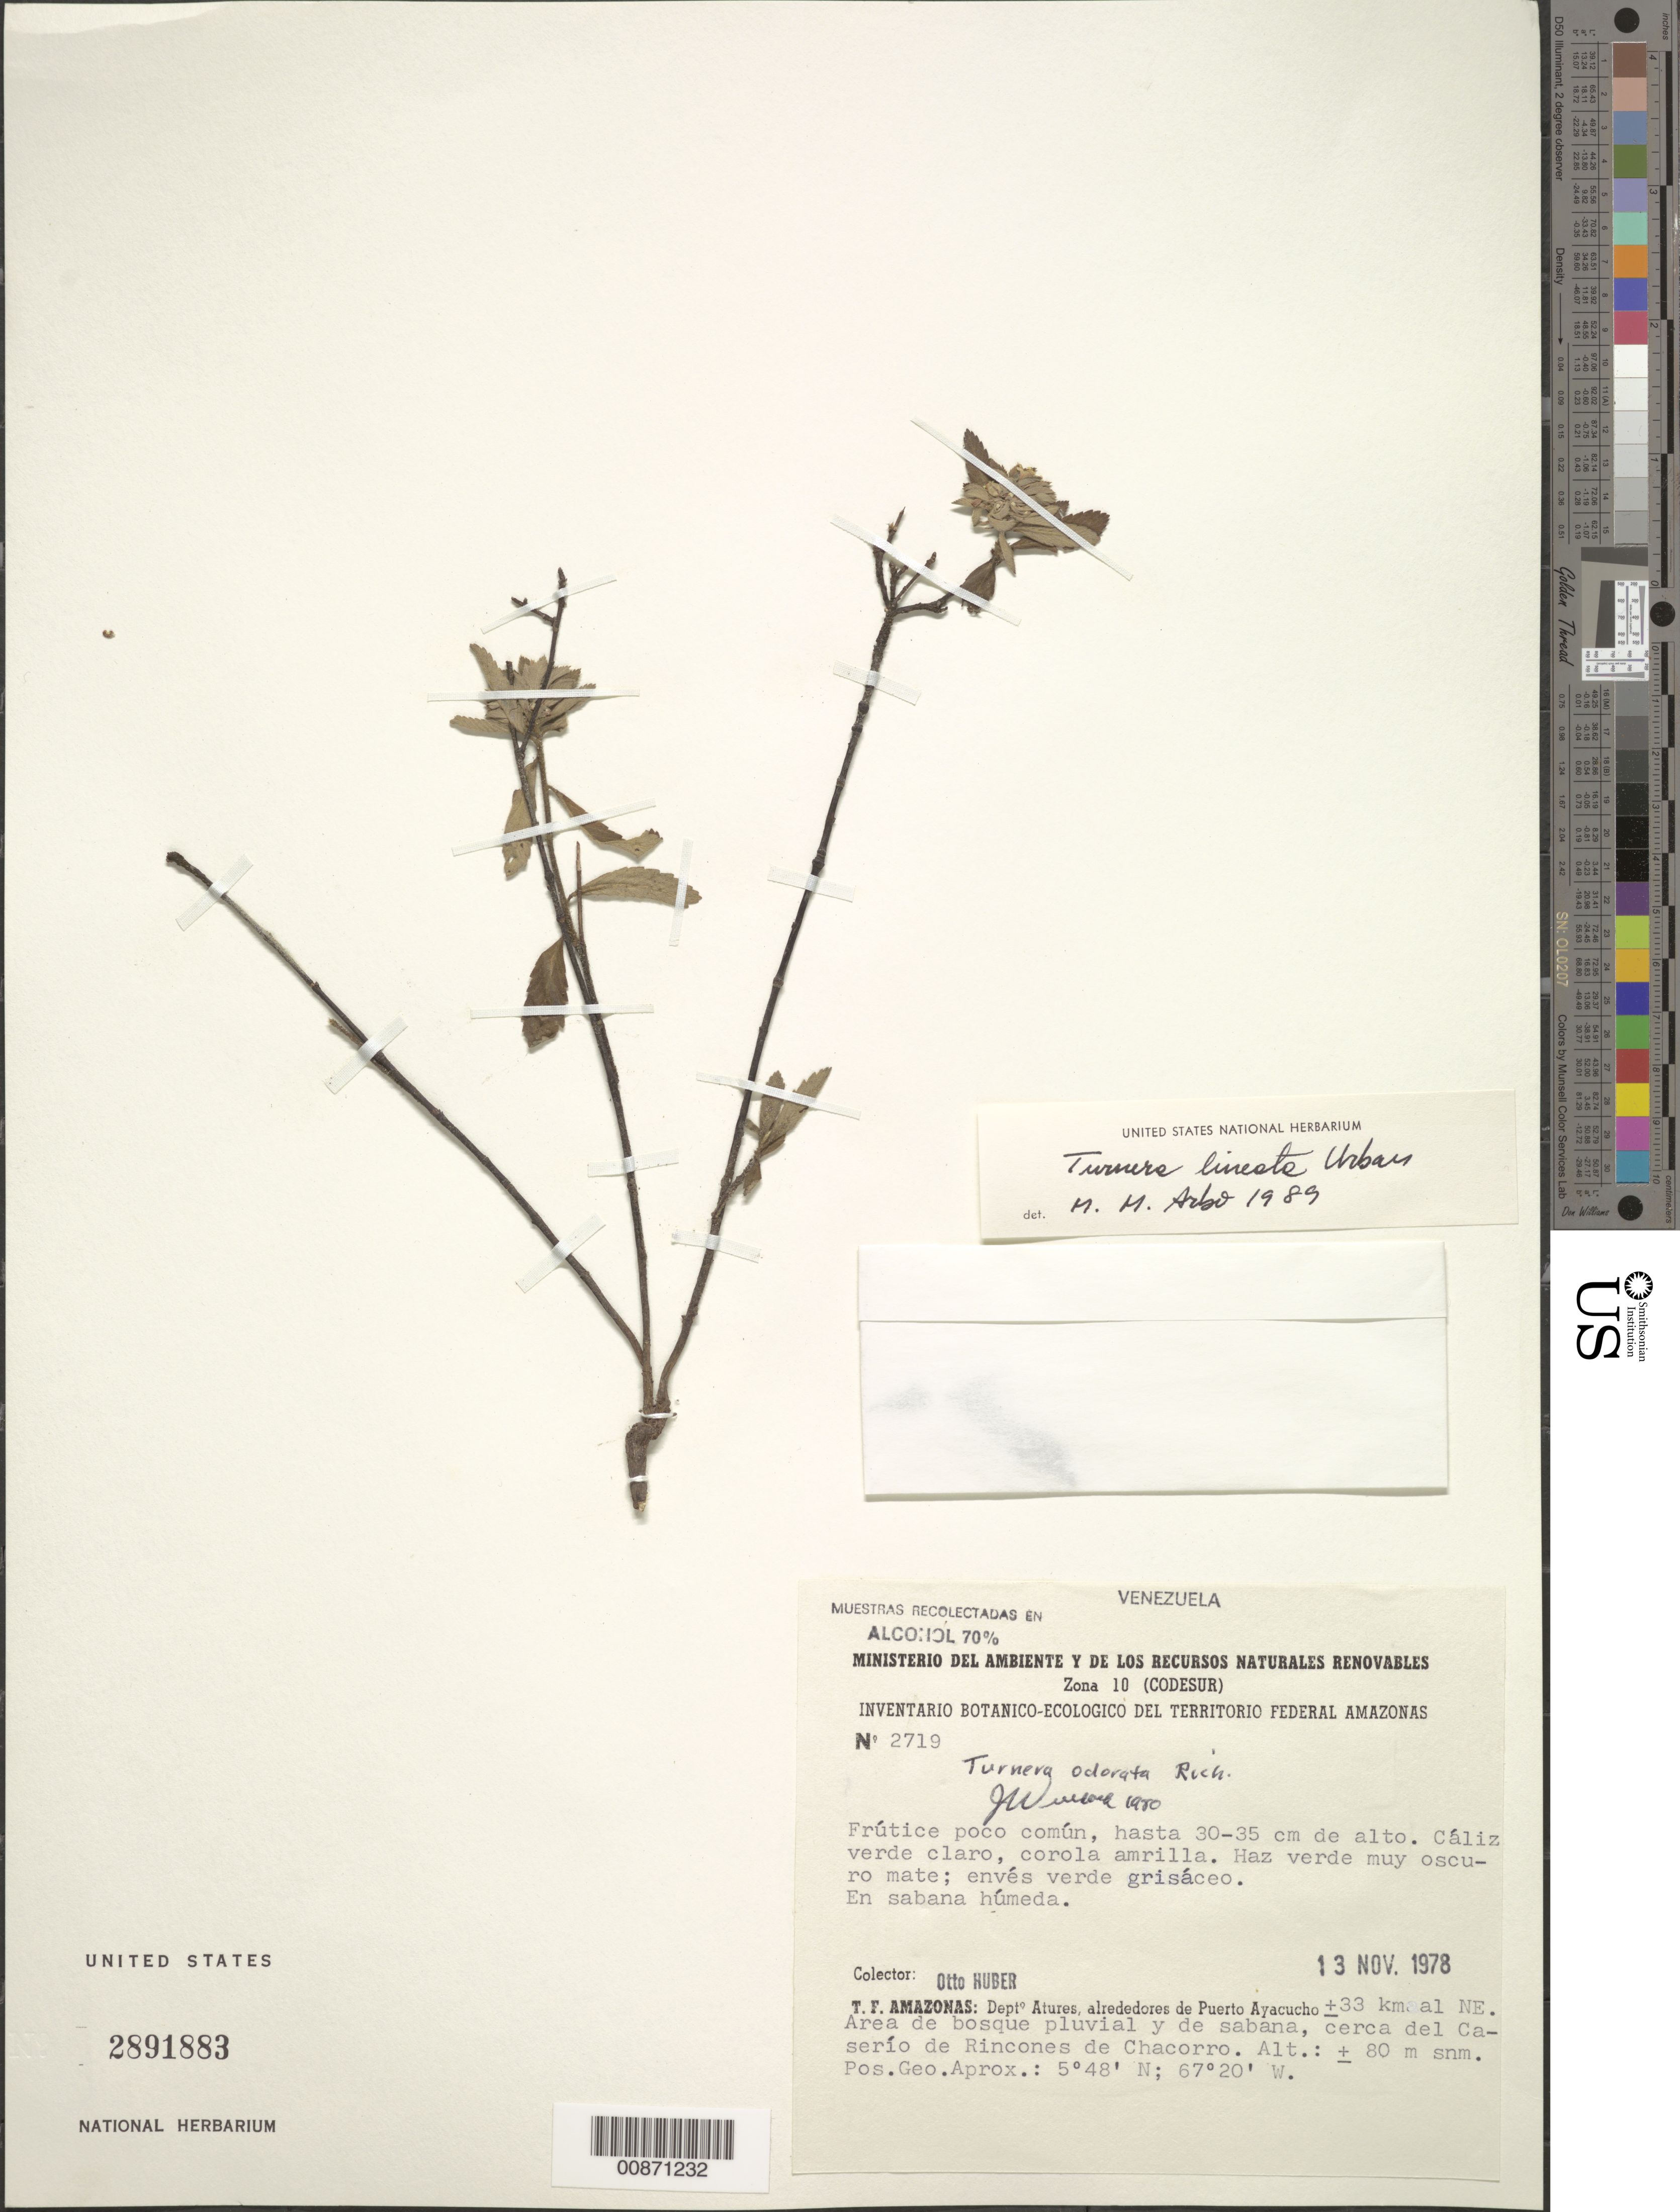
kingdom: Plantae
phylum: Tracheophyta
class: Magnoliopsida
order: Malpighiales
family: Turneraceae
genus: Turnera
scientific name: Turnera lineata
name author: Urb.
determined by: Arbo, M. M.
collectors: O. Huber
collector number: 2719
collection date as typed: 13-Nov-78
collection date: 1978-11-13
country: Venezuela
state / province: Amazonas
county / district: Atures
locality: Puerto Ayacucho, 33 km NE of; near Caserío de Rincones de Chacorro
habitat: Area de bosque pluvial y de sabana; en sabana húmeda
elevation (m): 80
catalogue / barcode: US 2891883